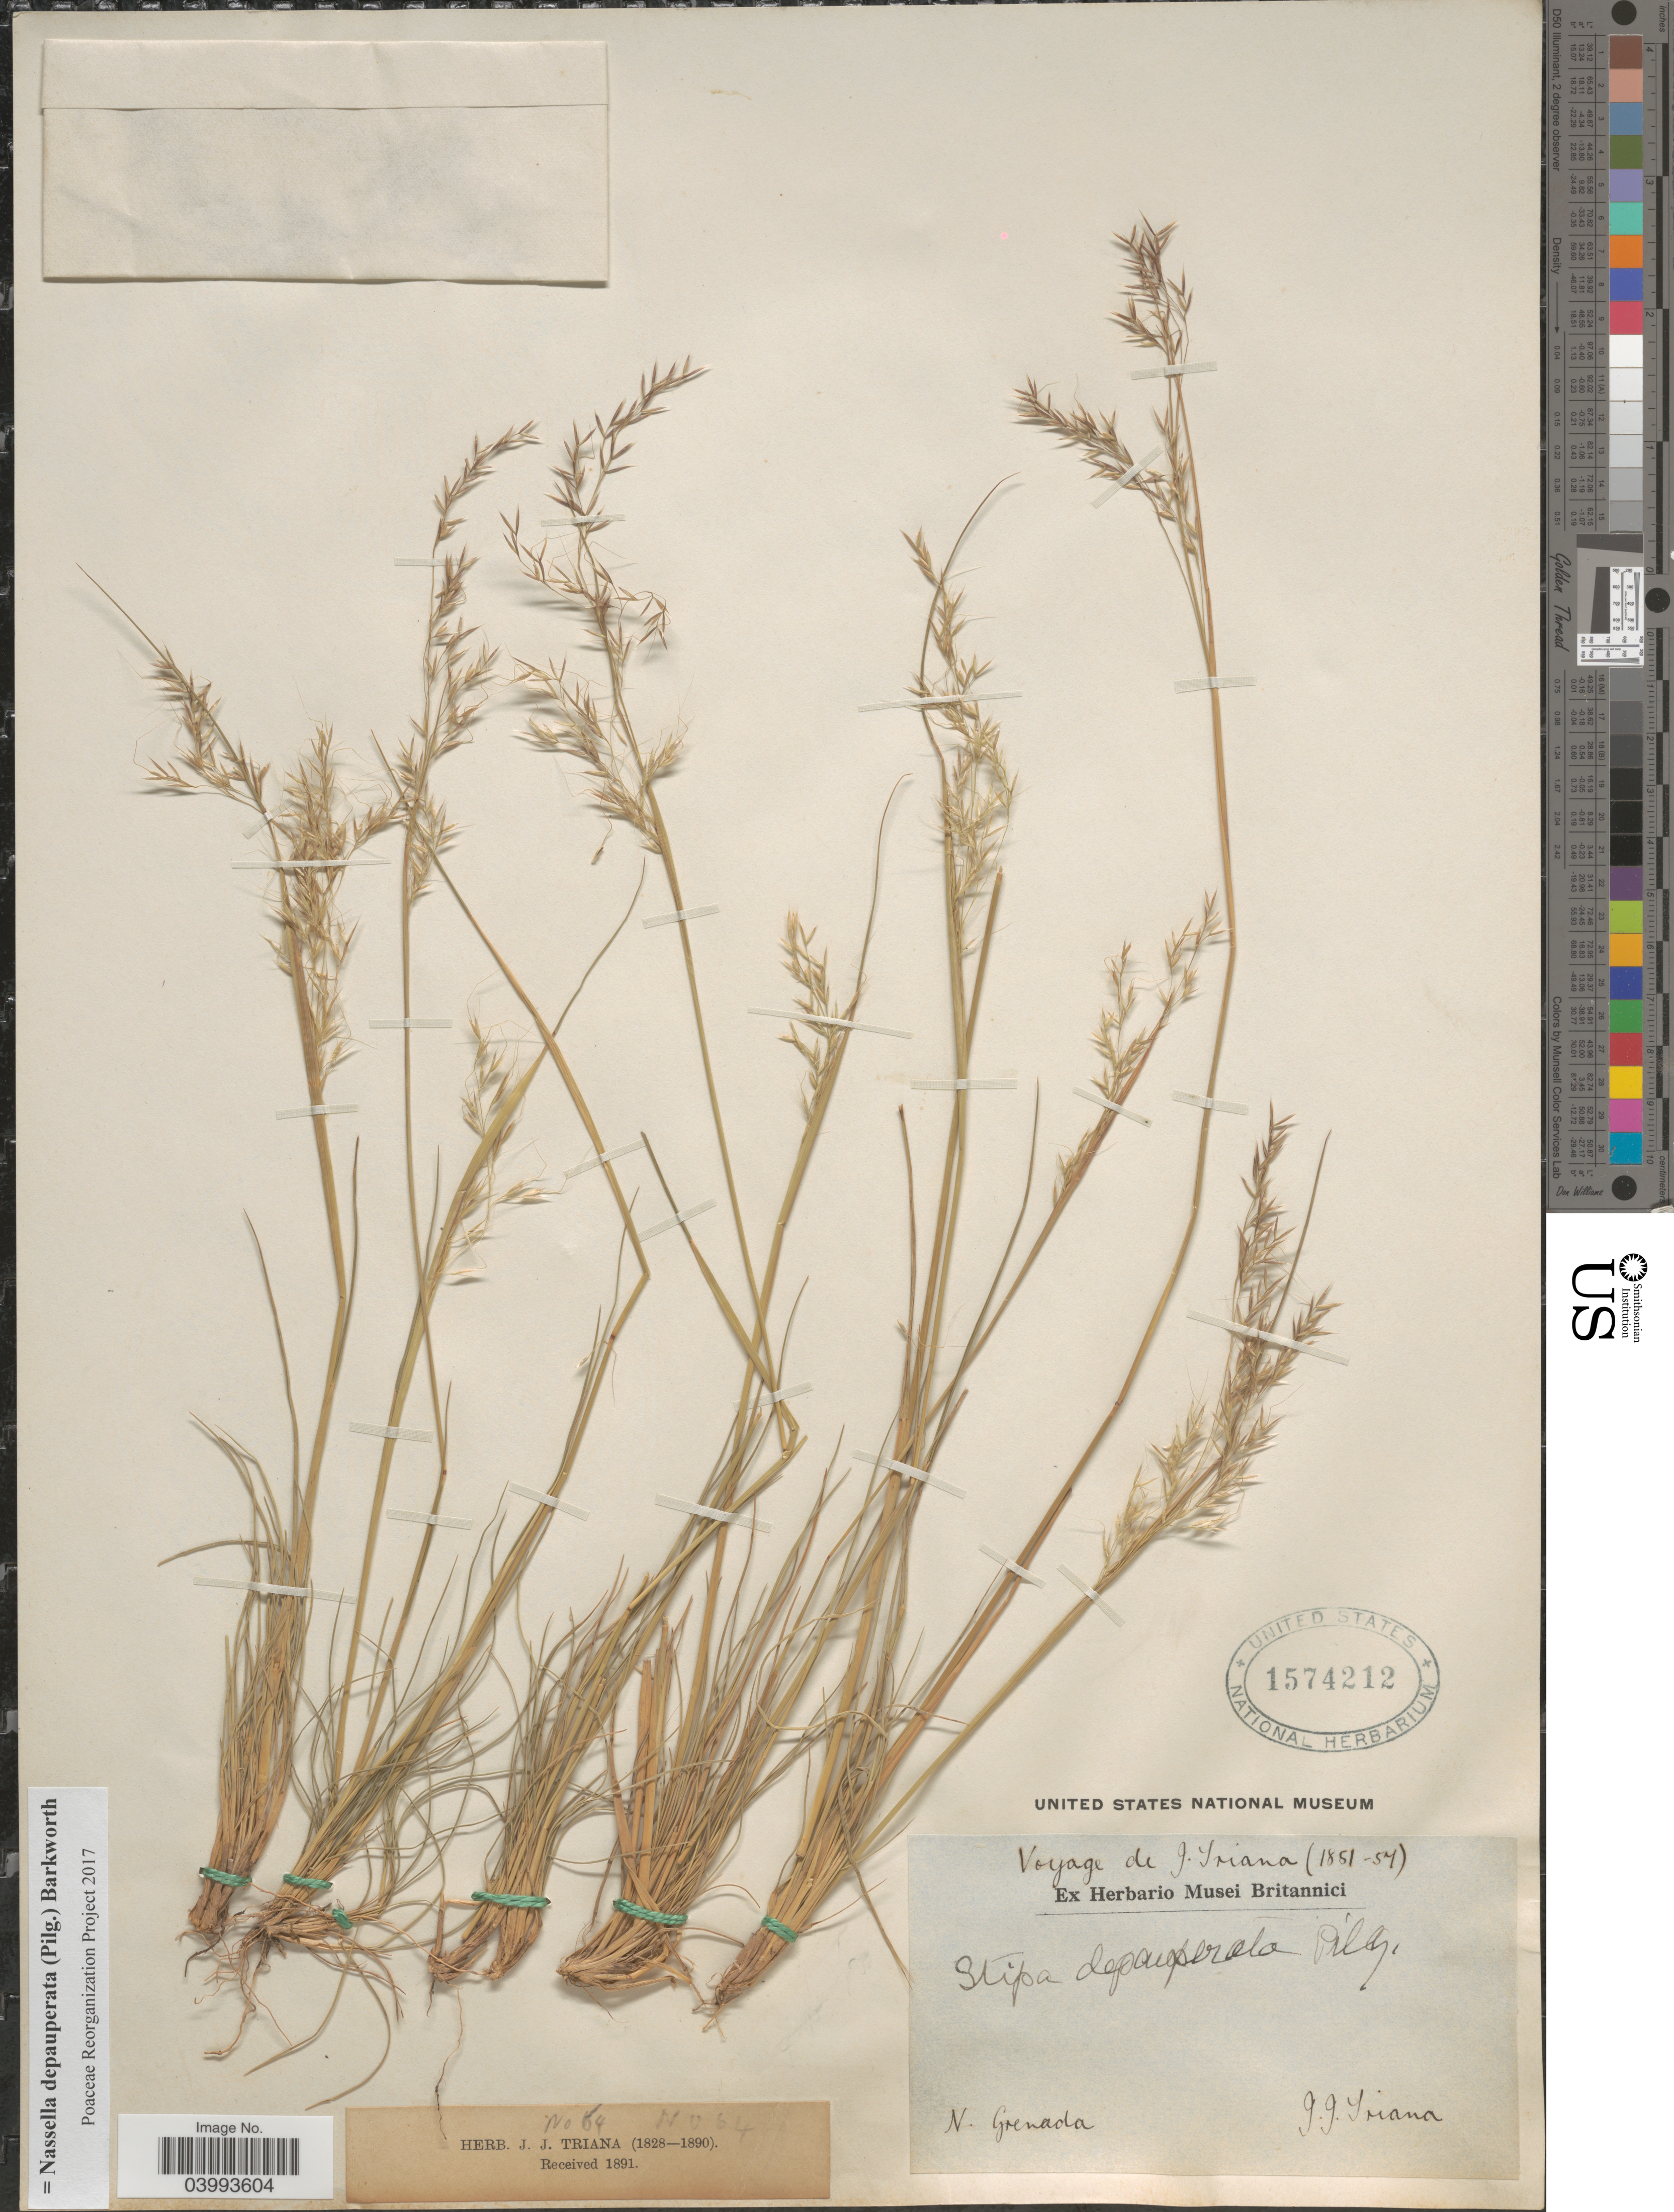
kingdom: Plantae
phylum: Tracheophyta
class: Liliopsida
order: Poales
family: Poaceae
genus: Nassella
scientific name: Nassella depauperata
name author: (Pilg.) Barkworth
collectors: J. J. Triana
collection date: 1851/1857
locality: N. Grenada.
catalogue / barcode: US 1574212